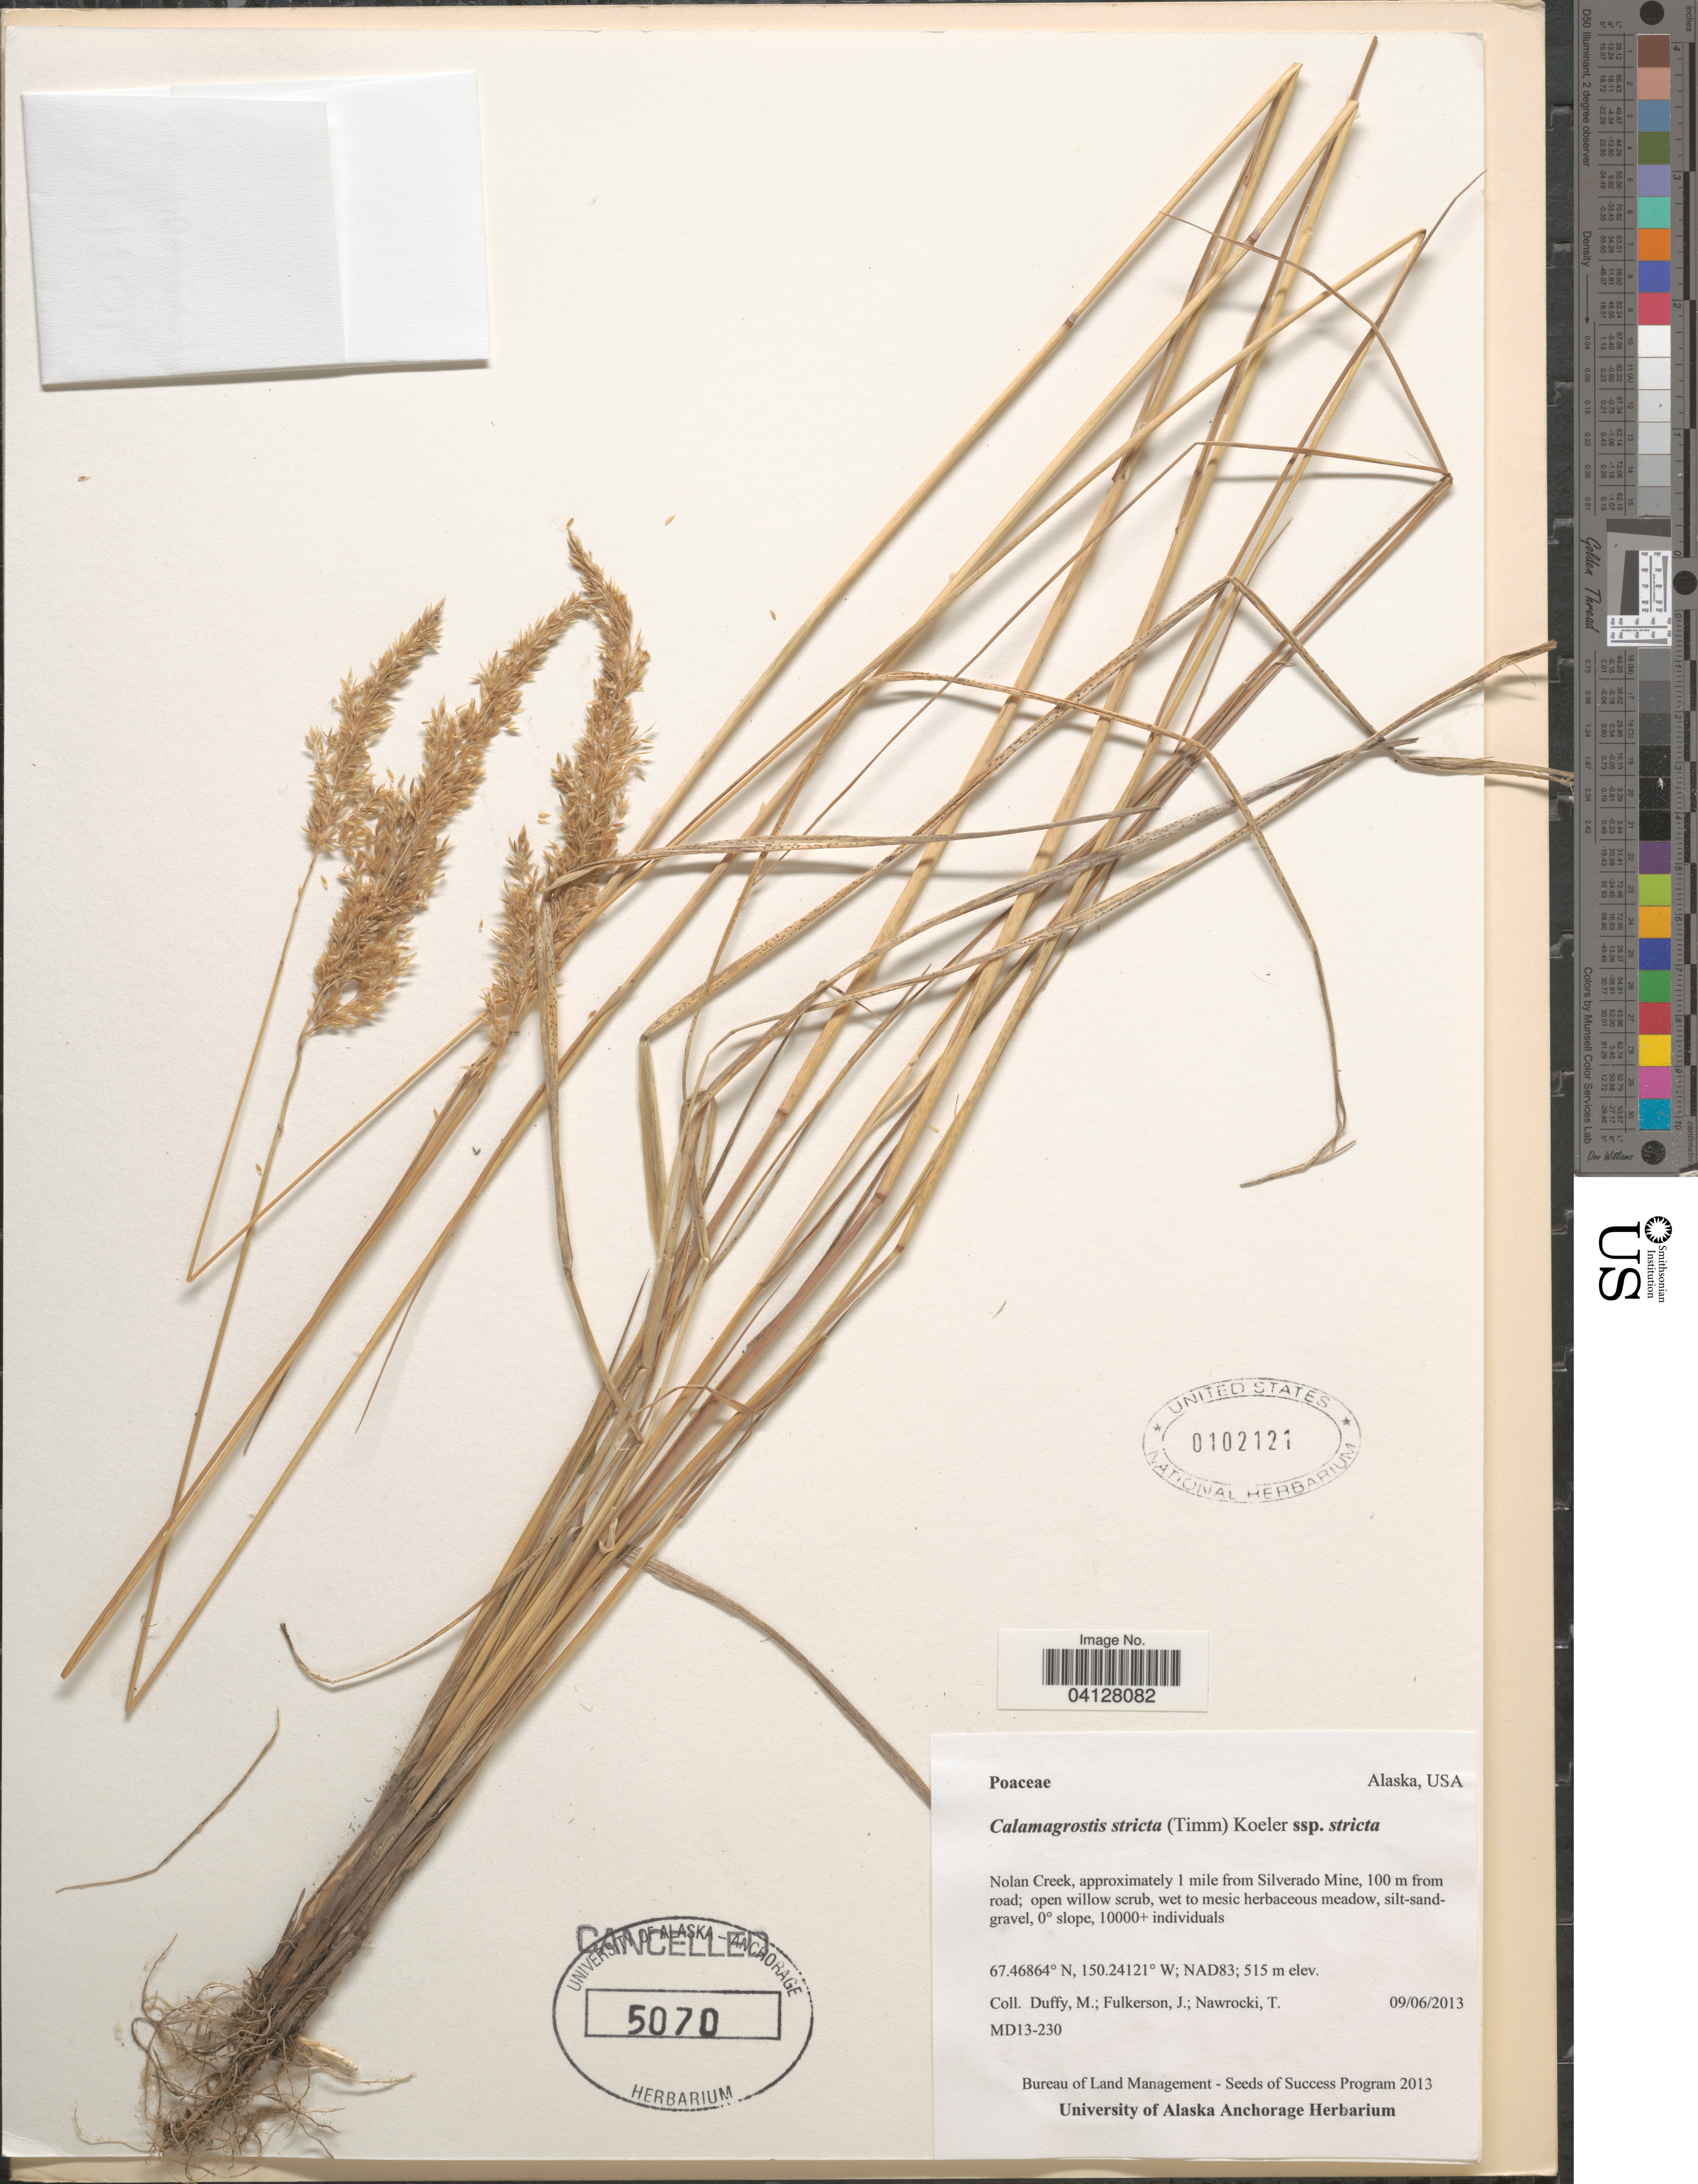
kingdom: Plantae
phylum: Tracheophyta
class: Liliopsida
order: Poales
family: Poaceae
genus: Calamagrostis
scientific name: Calamagrostis stricta subsp. stricta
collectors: M. Duffy, J. Fulkerson & T. Nawrocki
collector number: MD13-230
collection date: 2013-06-09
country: United States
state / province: Alaska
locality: Nolan Creek, approximately 1 mile from Silverado Mine, 100 m from road. NAD83.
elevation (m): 515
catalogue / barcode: US 102121